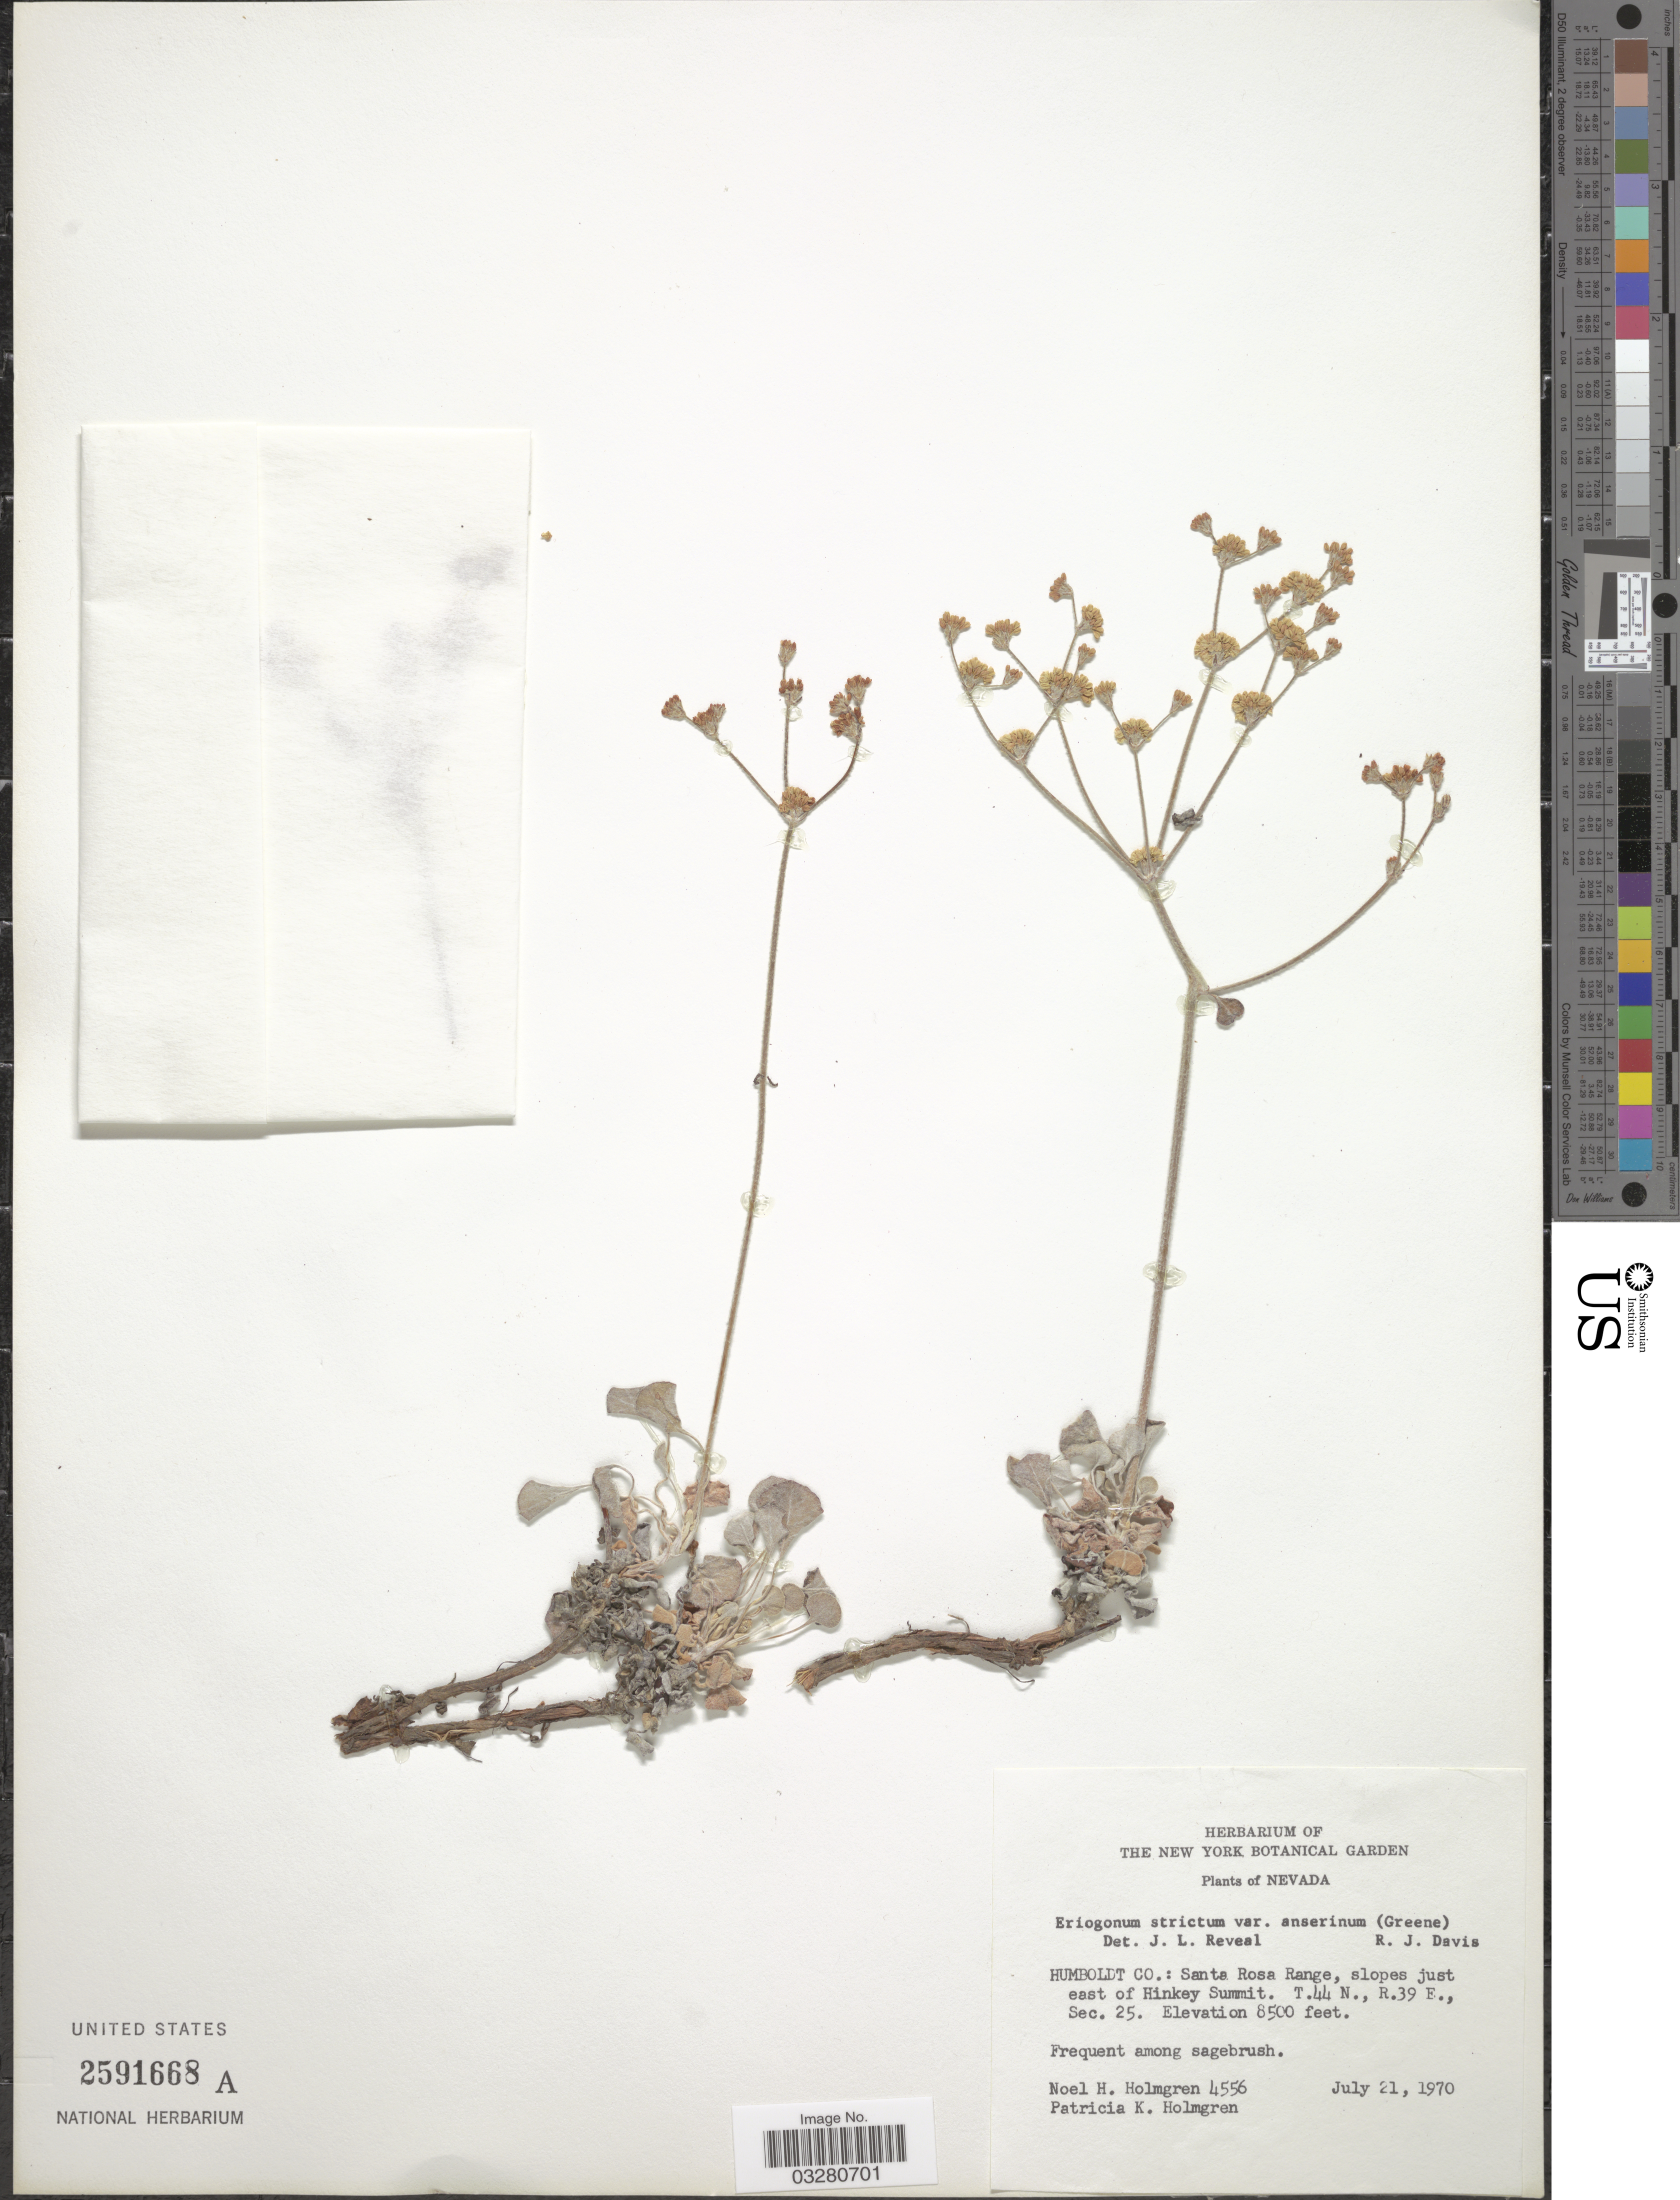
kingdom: Plantae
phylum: Tracheophyta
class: Magnoliopsida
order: Caryophyllales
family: Polygonaceae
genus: Eriogonum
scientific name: Eriogonum strictum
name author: Benth.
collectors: N. H. Holmgren & P. K. Holmgren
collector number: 4556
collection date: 1970-07-21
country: United States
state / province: Nevada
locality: Humboldt Co.: Santa Rosa Range, slopes just east of Hinkey Summit. T.44 N., R.39 E., Sec. 25.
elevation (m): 2591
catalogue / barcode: US 2591668A